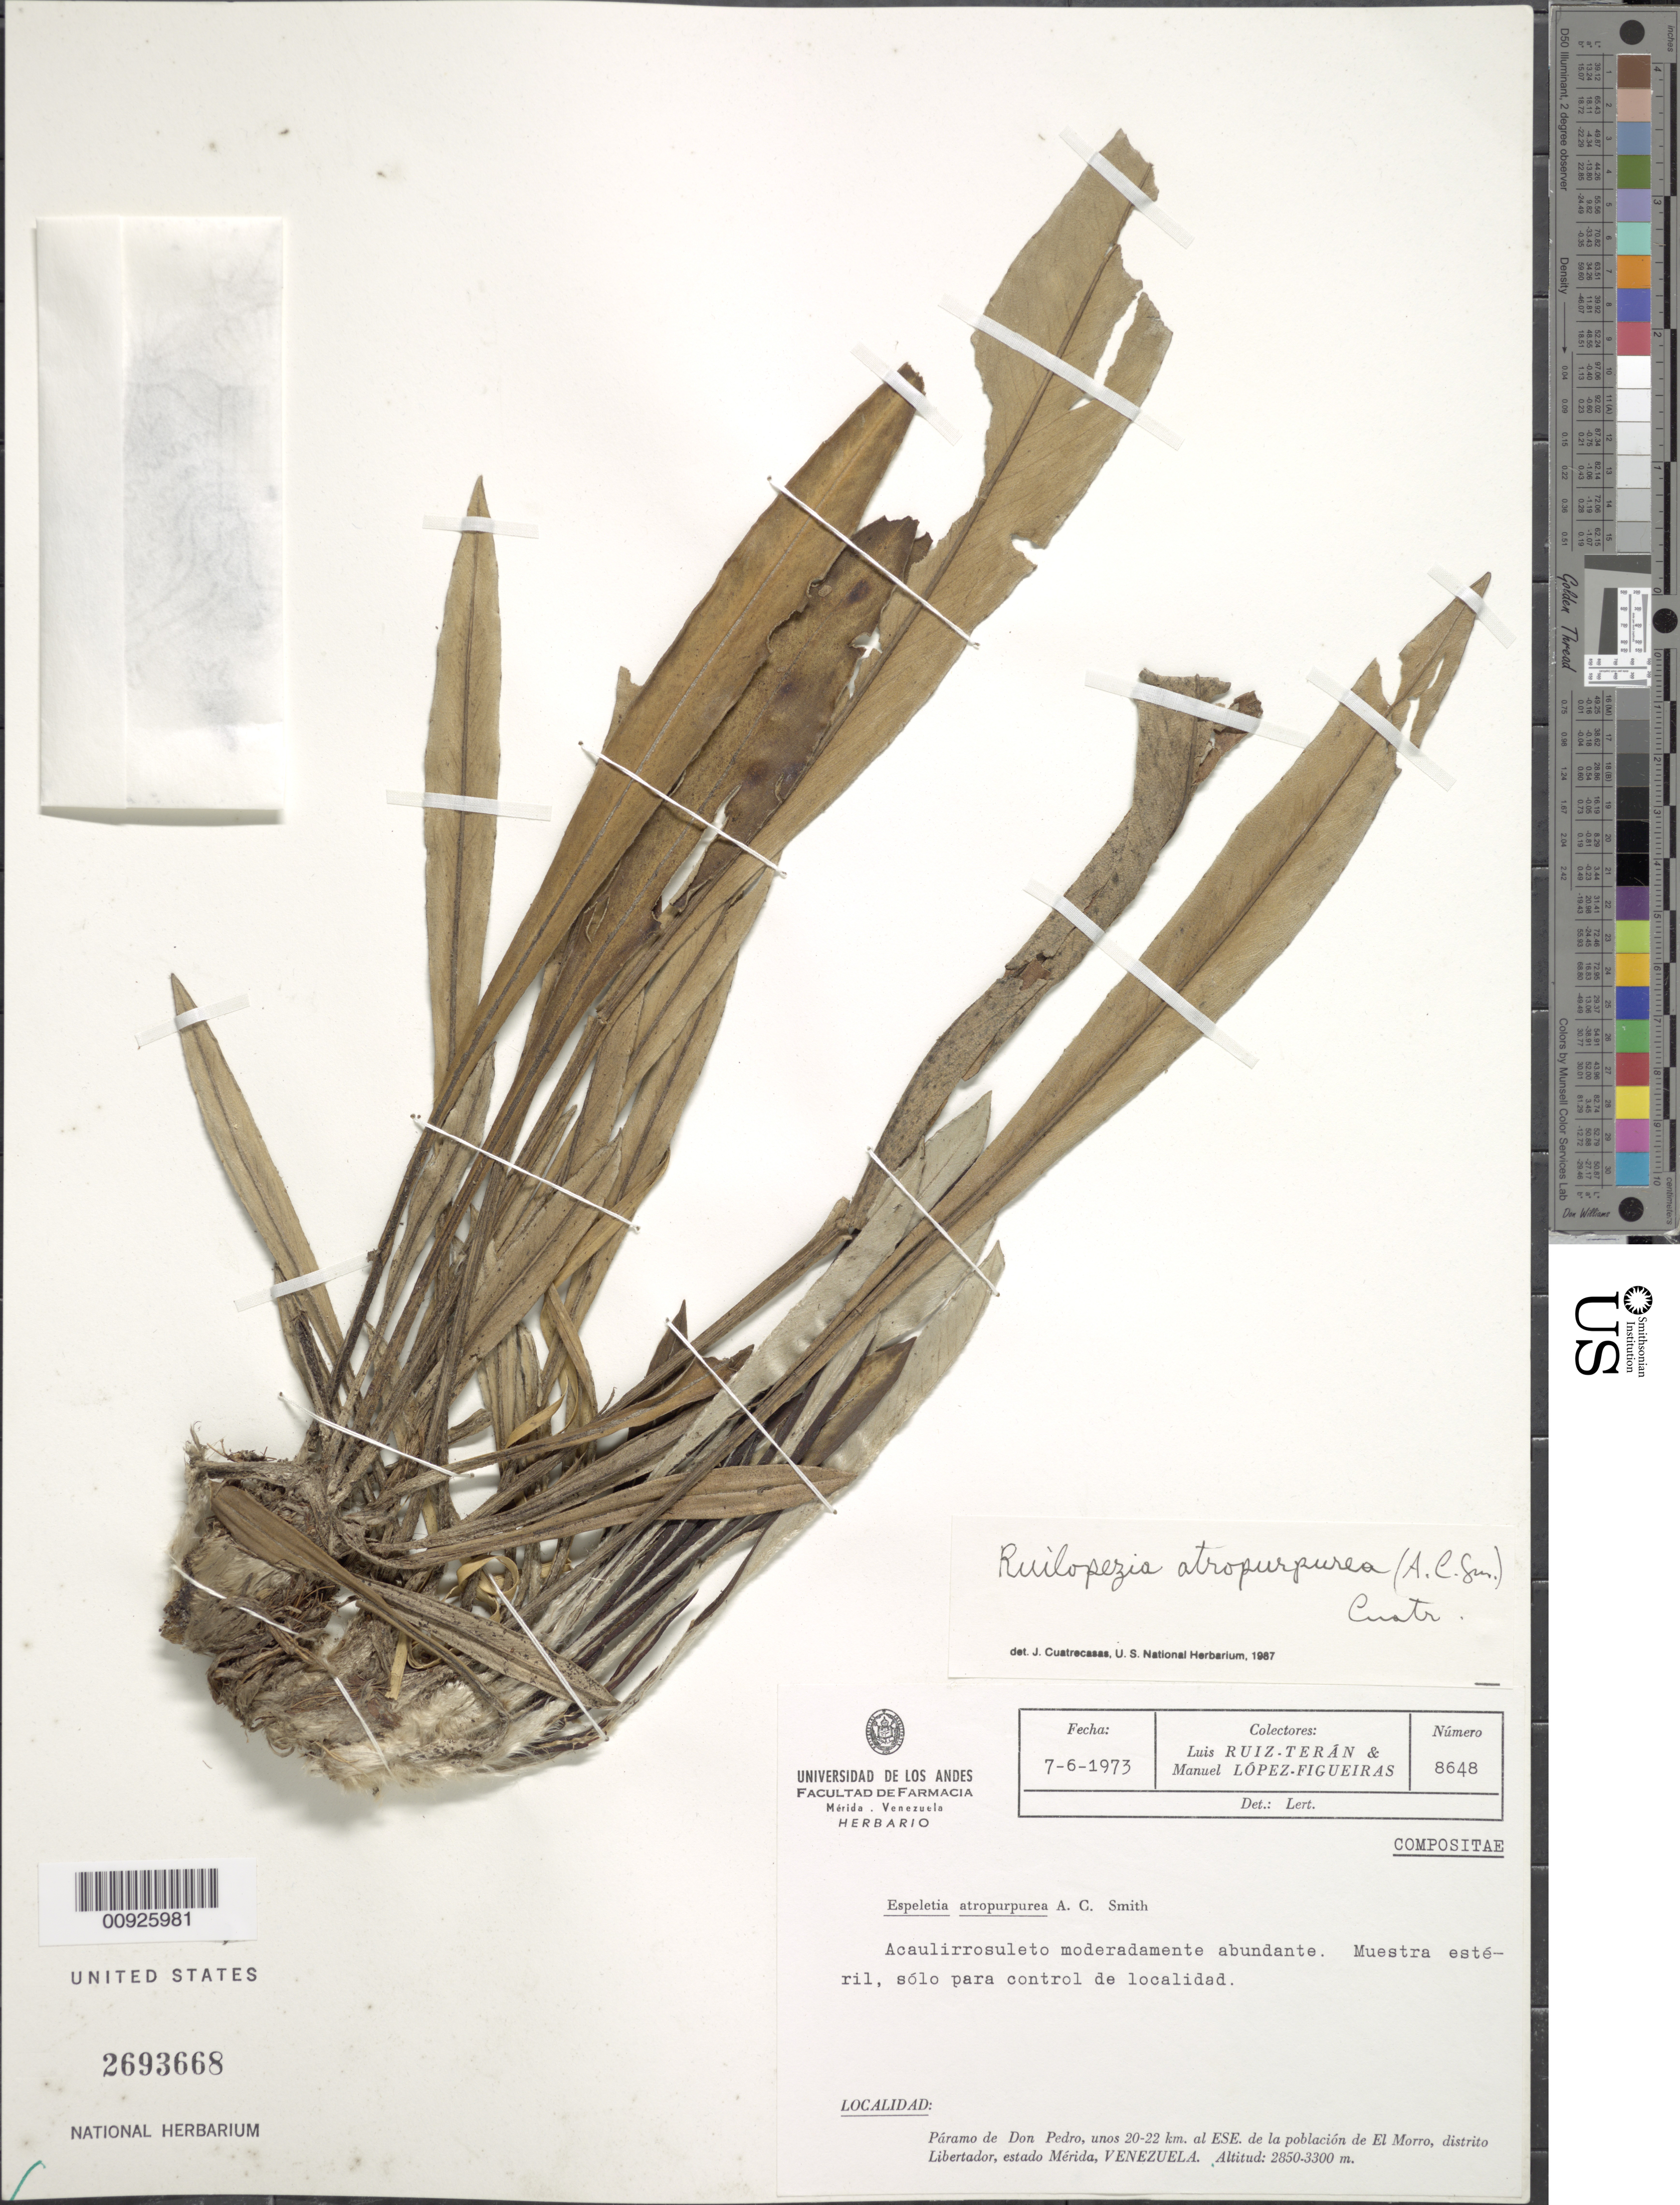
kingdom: Plantae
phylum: Tracheophyta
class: Magnoliopsida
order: Asterales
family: Asteraceae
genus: Ruilopezia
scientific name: Ruilopezia atropurpurea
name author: (A.C. Sm.) Cuatrec.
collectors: L. E. Ruíz-Terán & M. López Figueiras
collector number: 8648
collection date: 1973-06-07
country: Venezuela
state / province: Mérida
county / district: Libertador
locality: Páramo de Don Pedro, unos 20-22 km al ESE de la población de El Morro.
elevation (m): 2850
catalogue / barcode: US 2693668